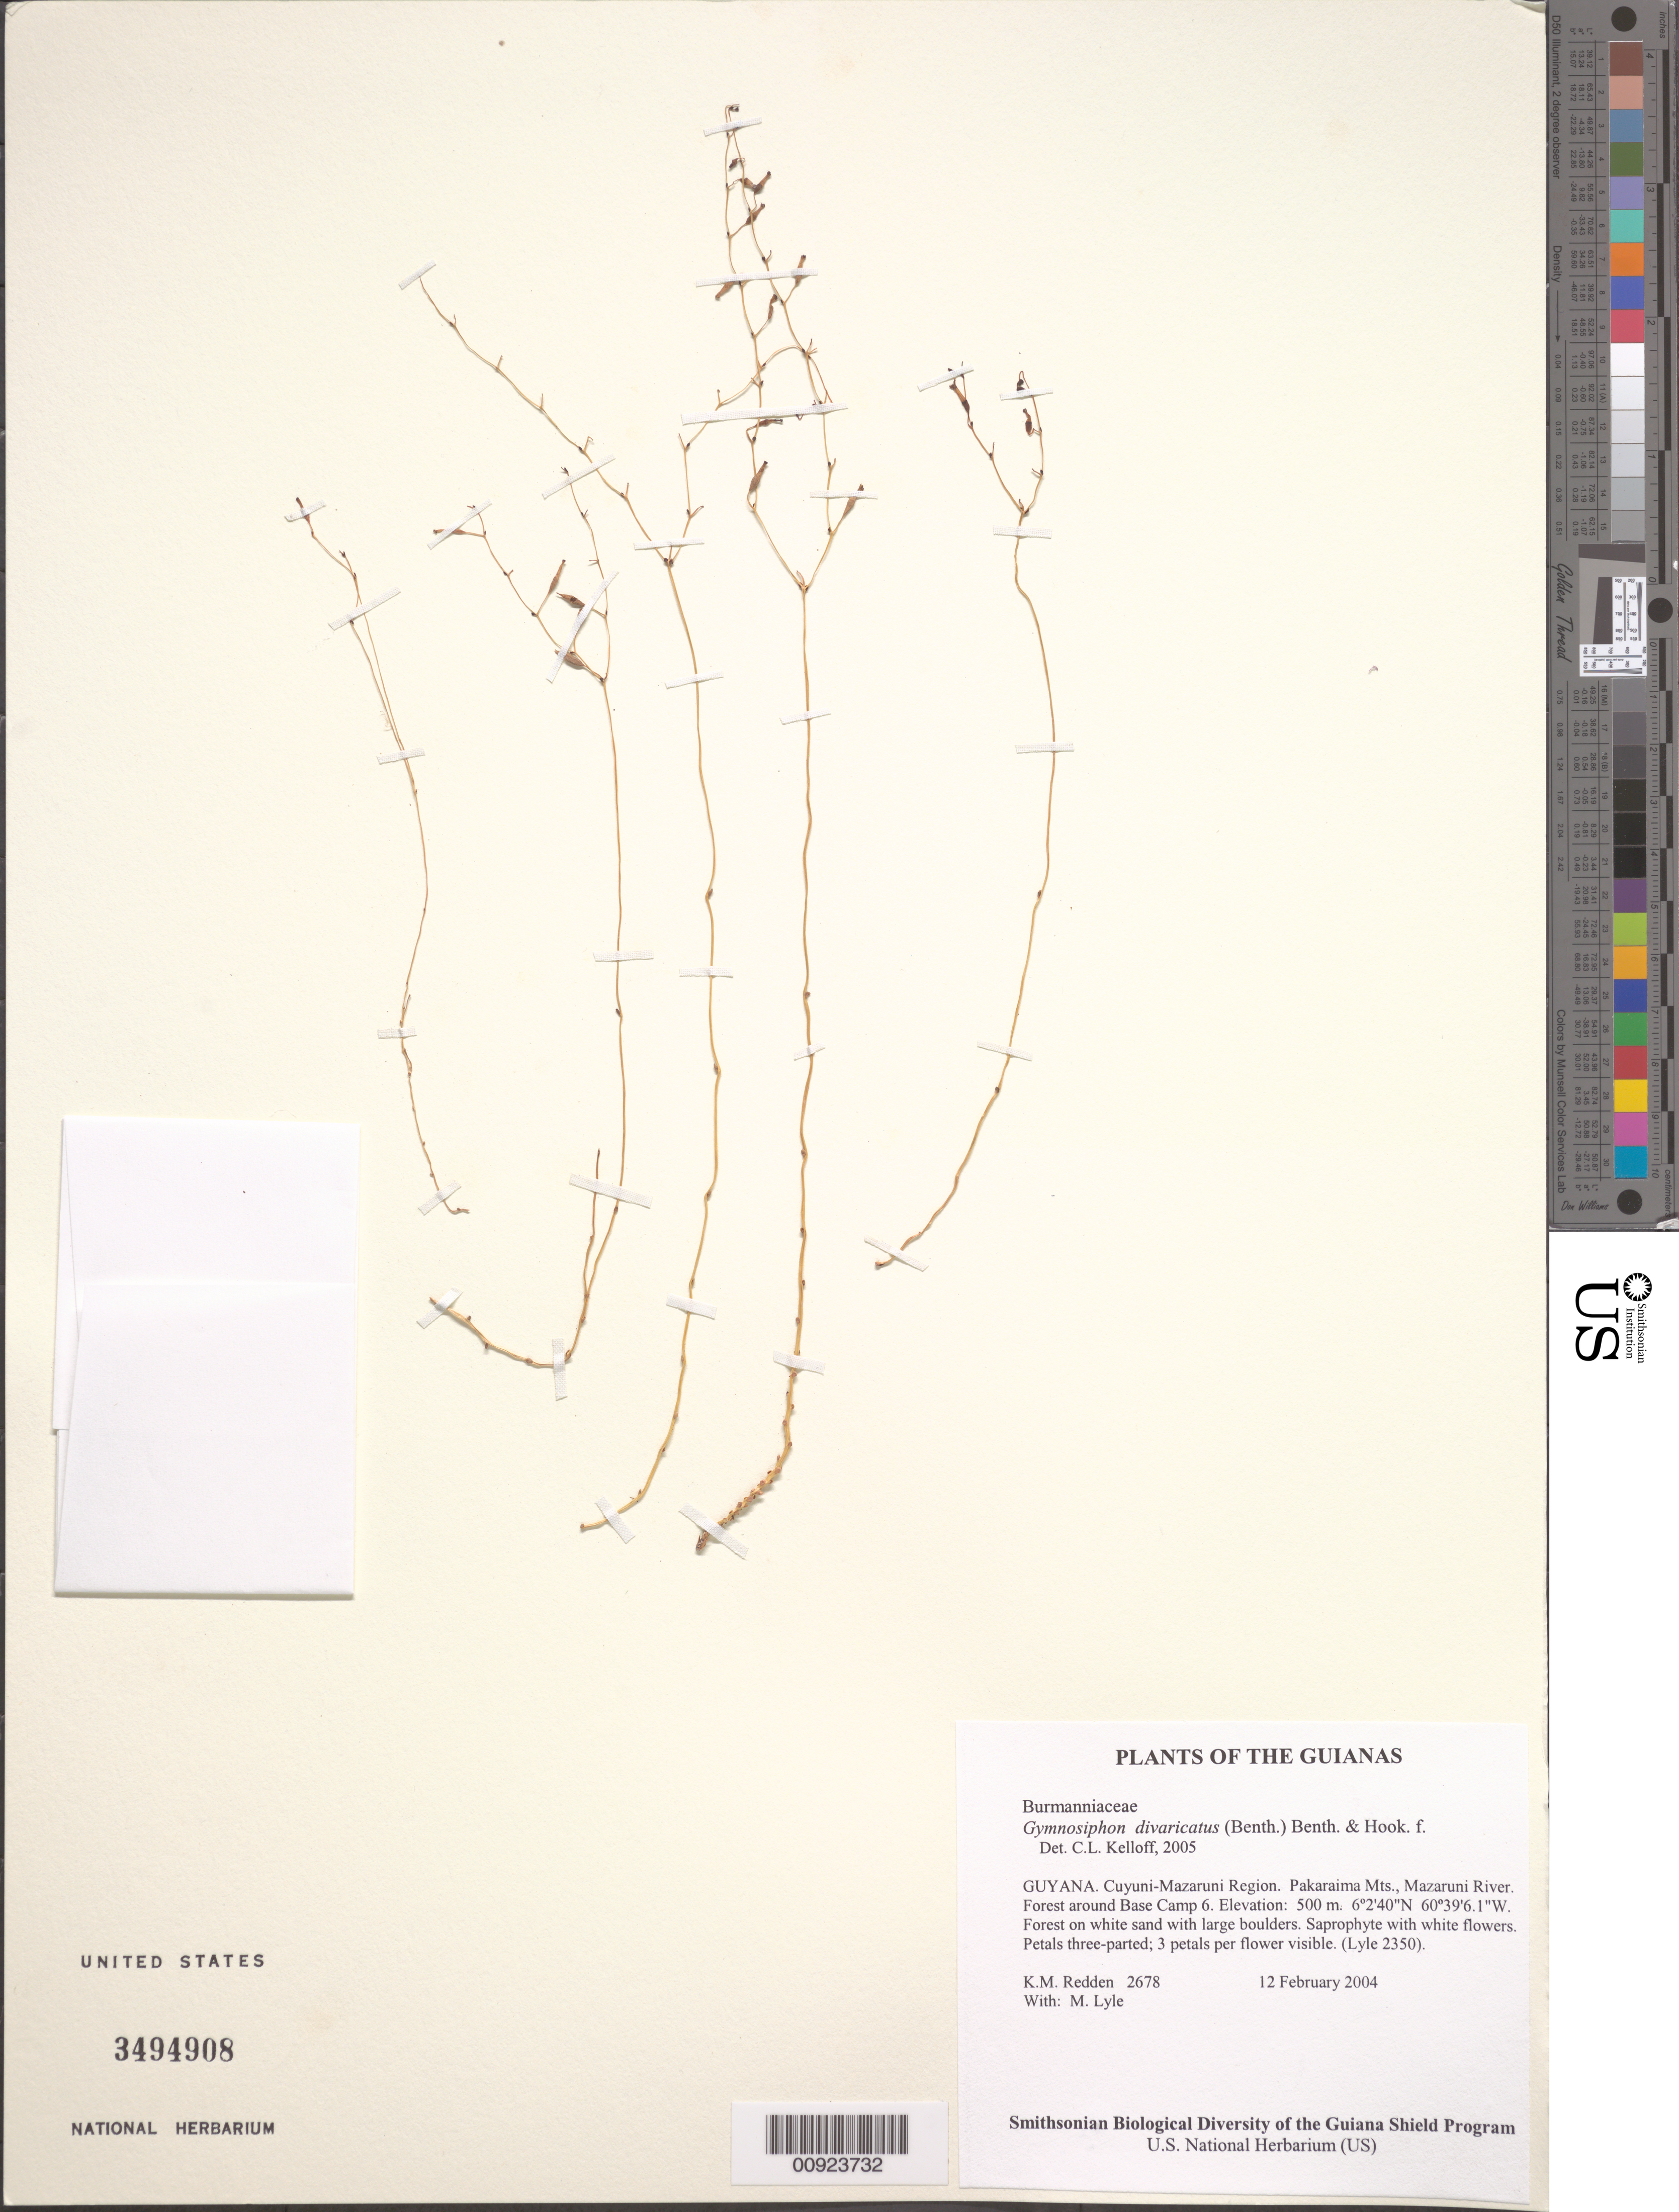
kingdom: Plantae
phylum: Tracheophyta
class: Liliopsida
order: Dioscoreales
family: Burmanniaceae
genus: Gymnosiphon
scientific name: Gymnosiphon divaricatus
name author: (Benth.) Benth. & Hook. f.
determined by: Kelloff, Carol L., (US), Smithsonian Institution - National Museum of Natural History (UNITED STATES)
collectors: K. M. Redden & M. Lyle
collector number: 2678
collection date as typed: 12 February 2004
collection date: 2004-02-12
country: Guyana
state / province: Cuyuni-Mazaruni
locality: Pakaraima Mts., Mazaruni River. Forest around Base Camp 6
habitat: Forest on white sand with large boulders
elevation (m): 500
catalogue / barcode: US 3494908